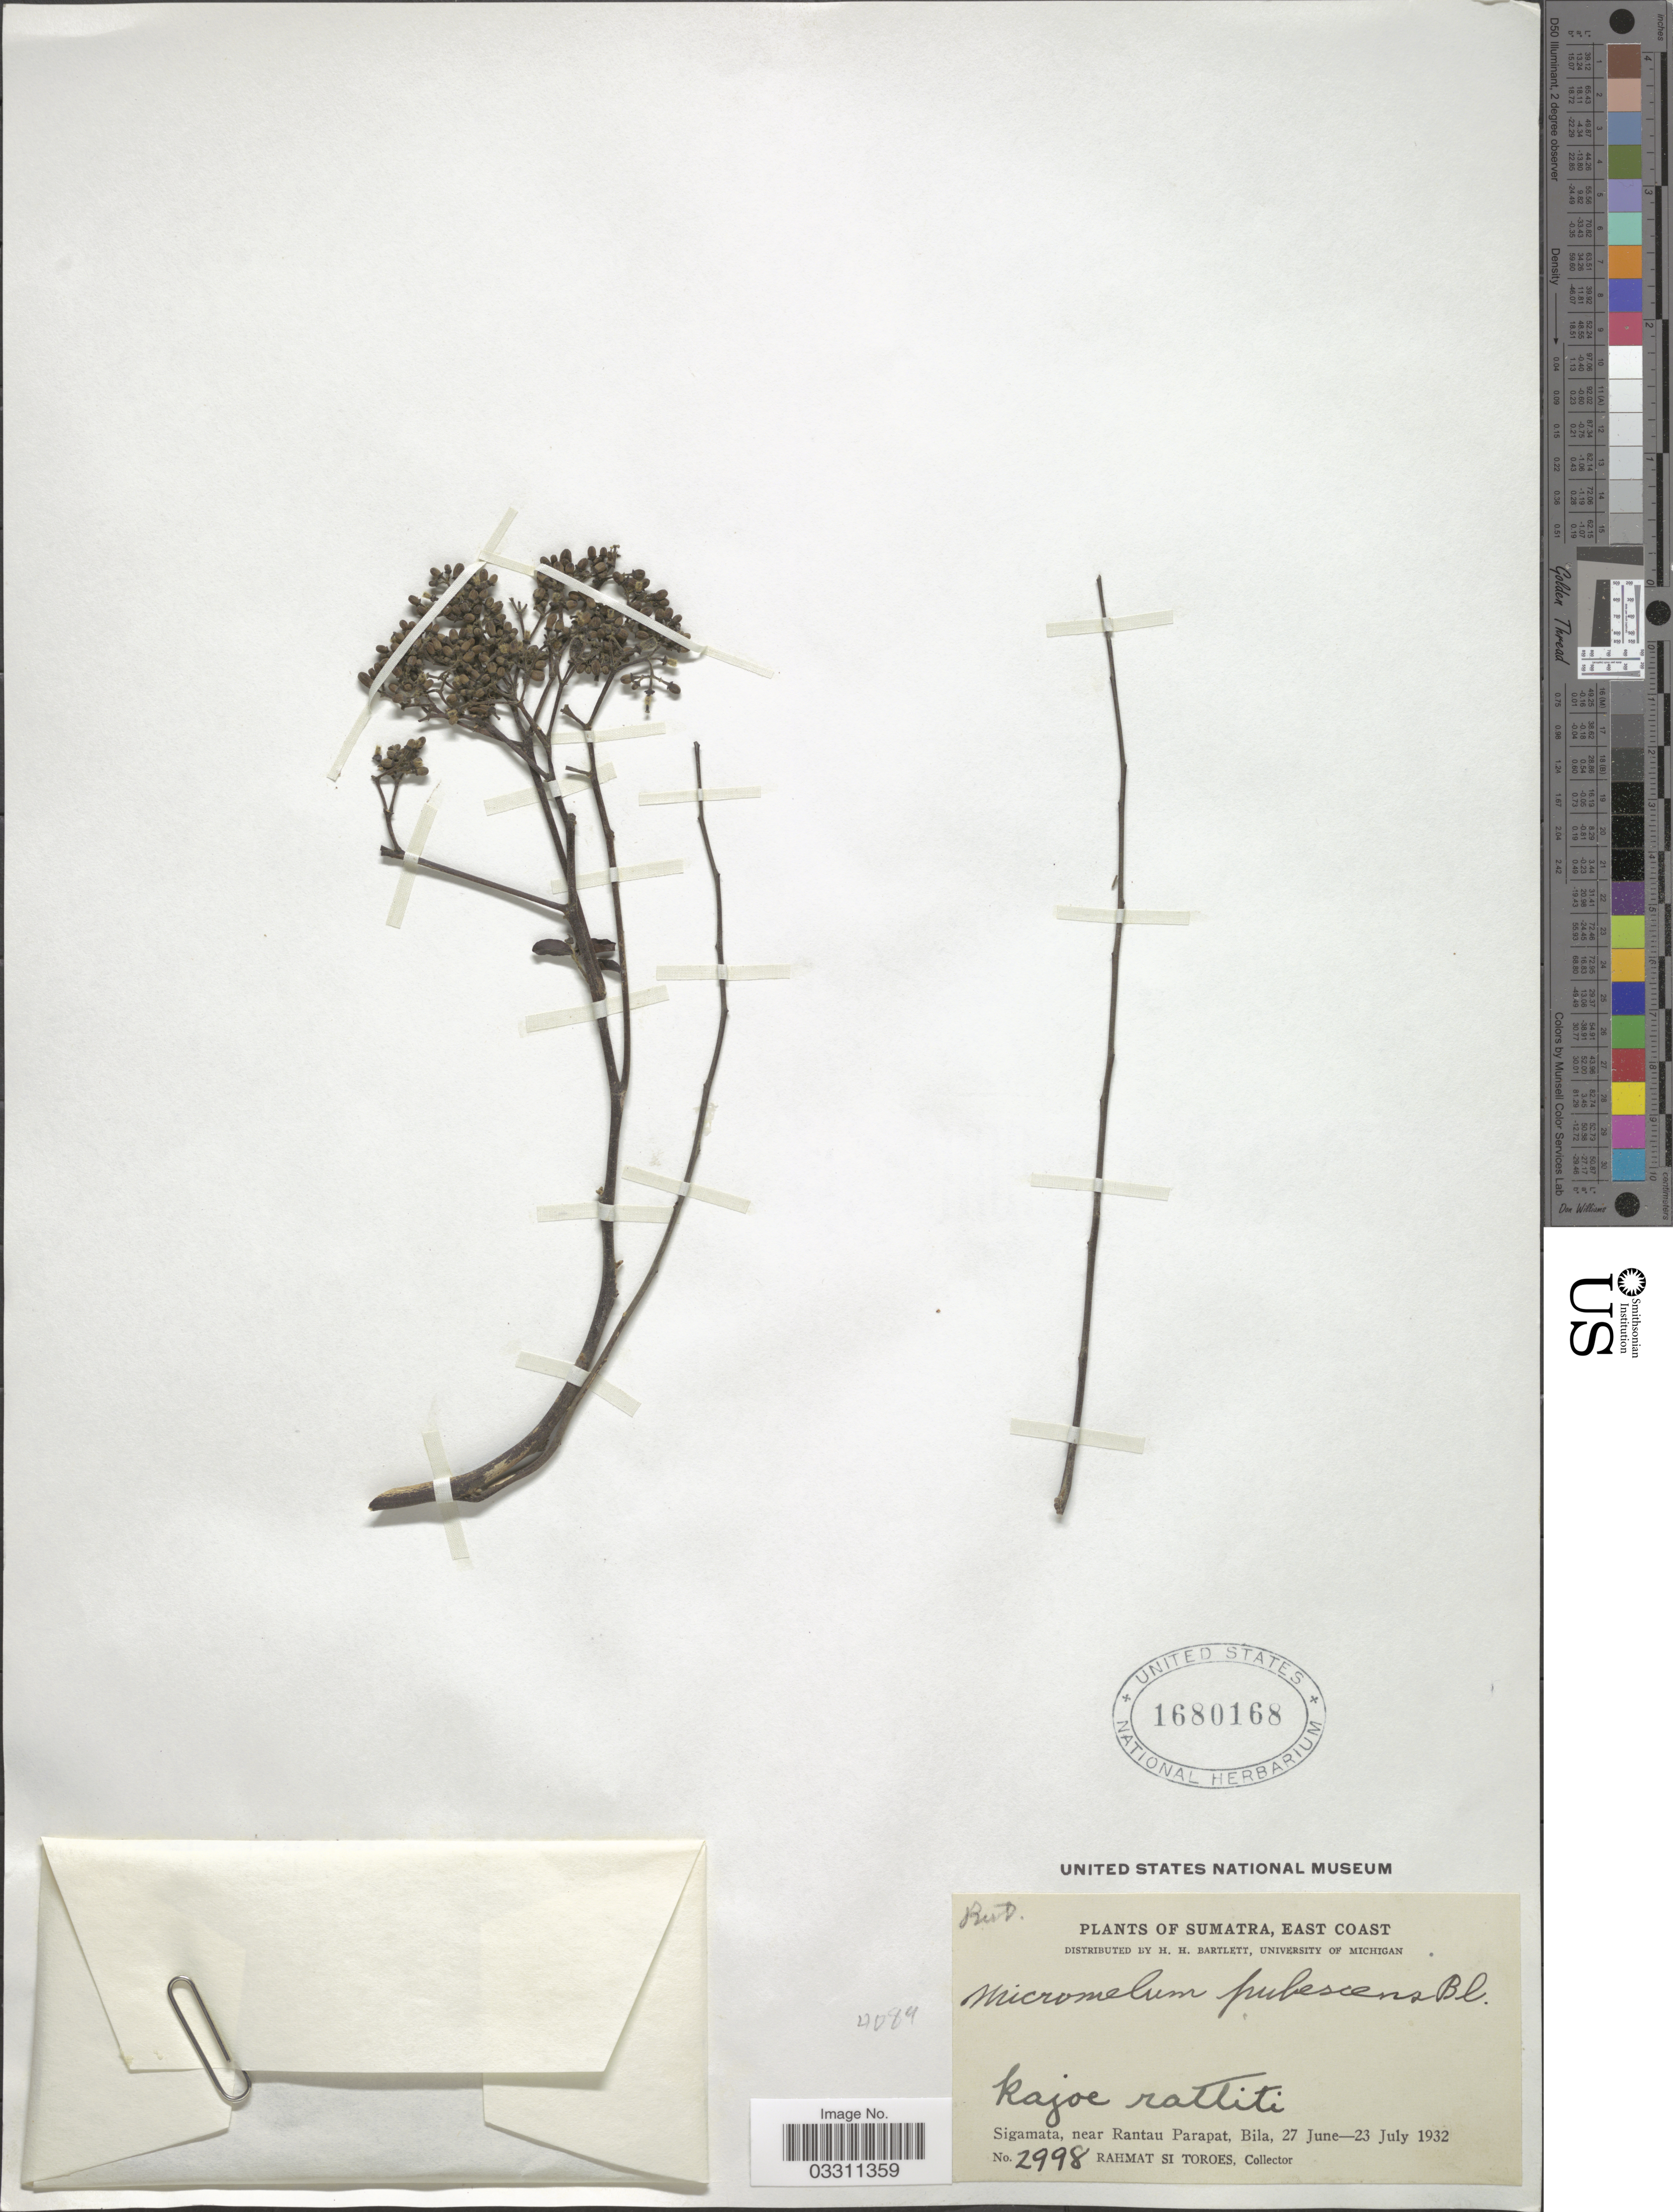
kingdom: Plantae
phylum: Tracheophyta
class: Magnoliopsida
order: Sapindales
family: Rutaceae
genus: Micromelum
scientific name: Micromelum pubescens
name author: Blume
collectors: Rahmat Si Boeea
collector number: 2998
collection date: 1932-06-27/1932-07-23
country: Indonesia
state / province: Sumatra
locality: East Coast. Sigamata, near Rantau Parapat, Bila.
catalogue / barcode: US 1680168